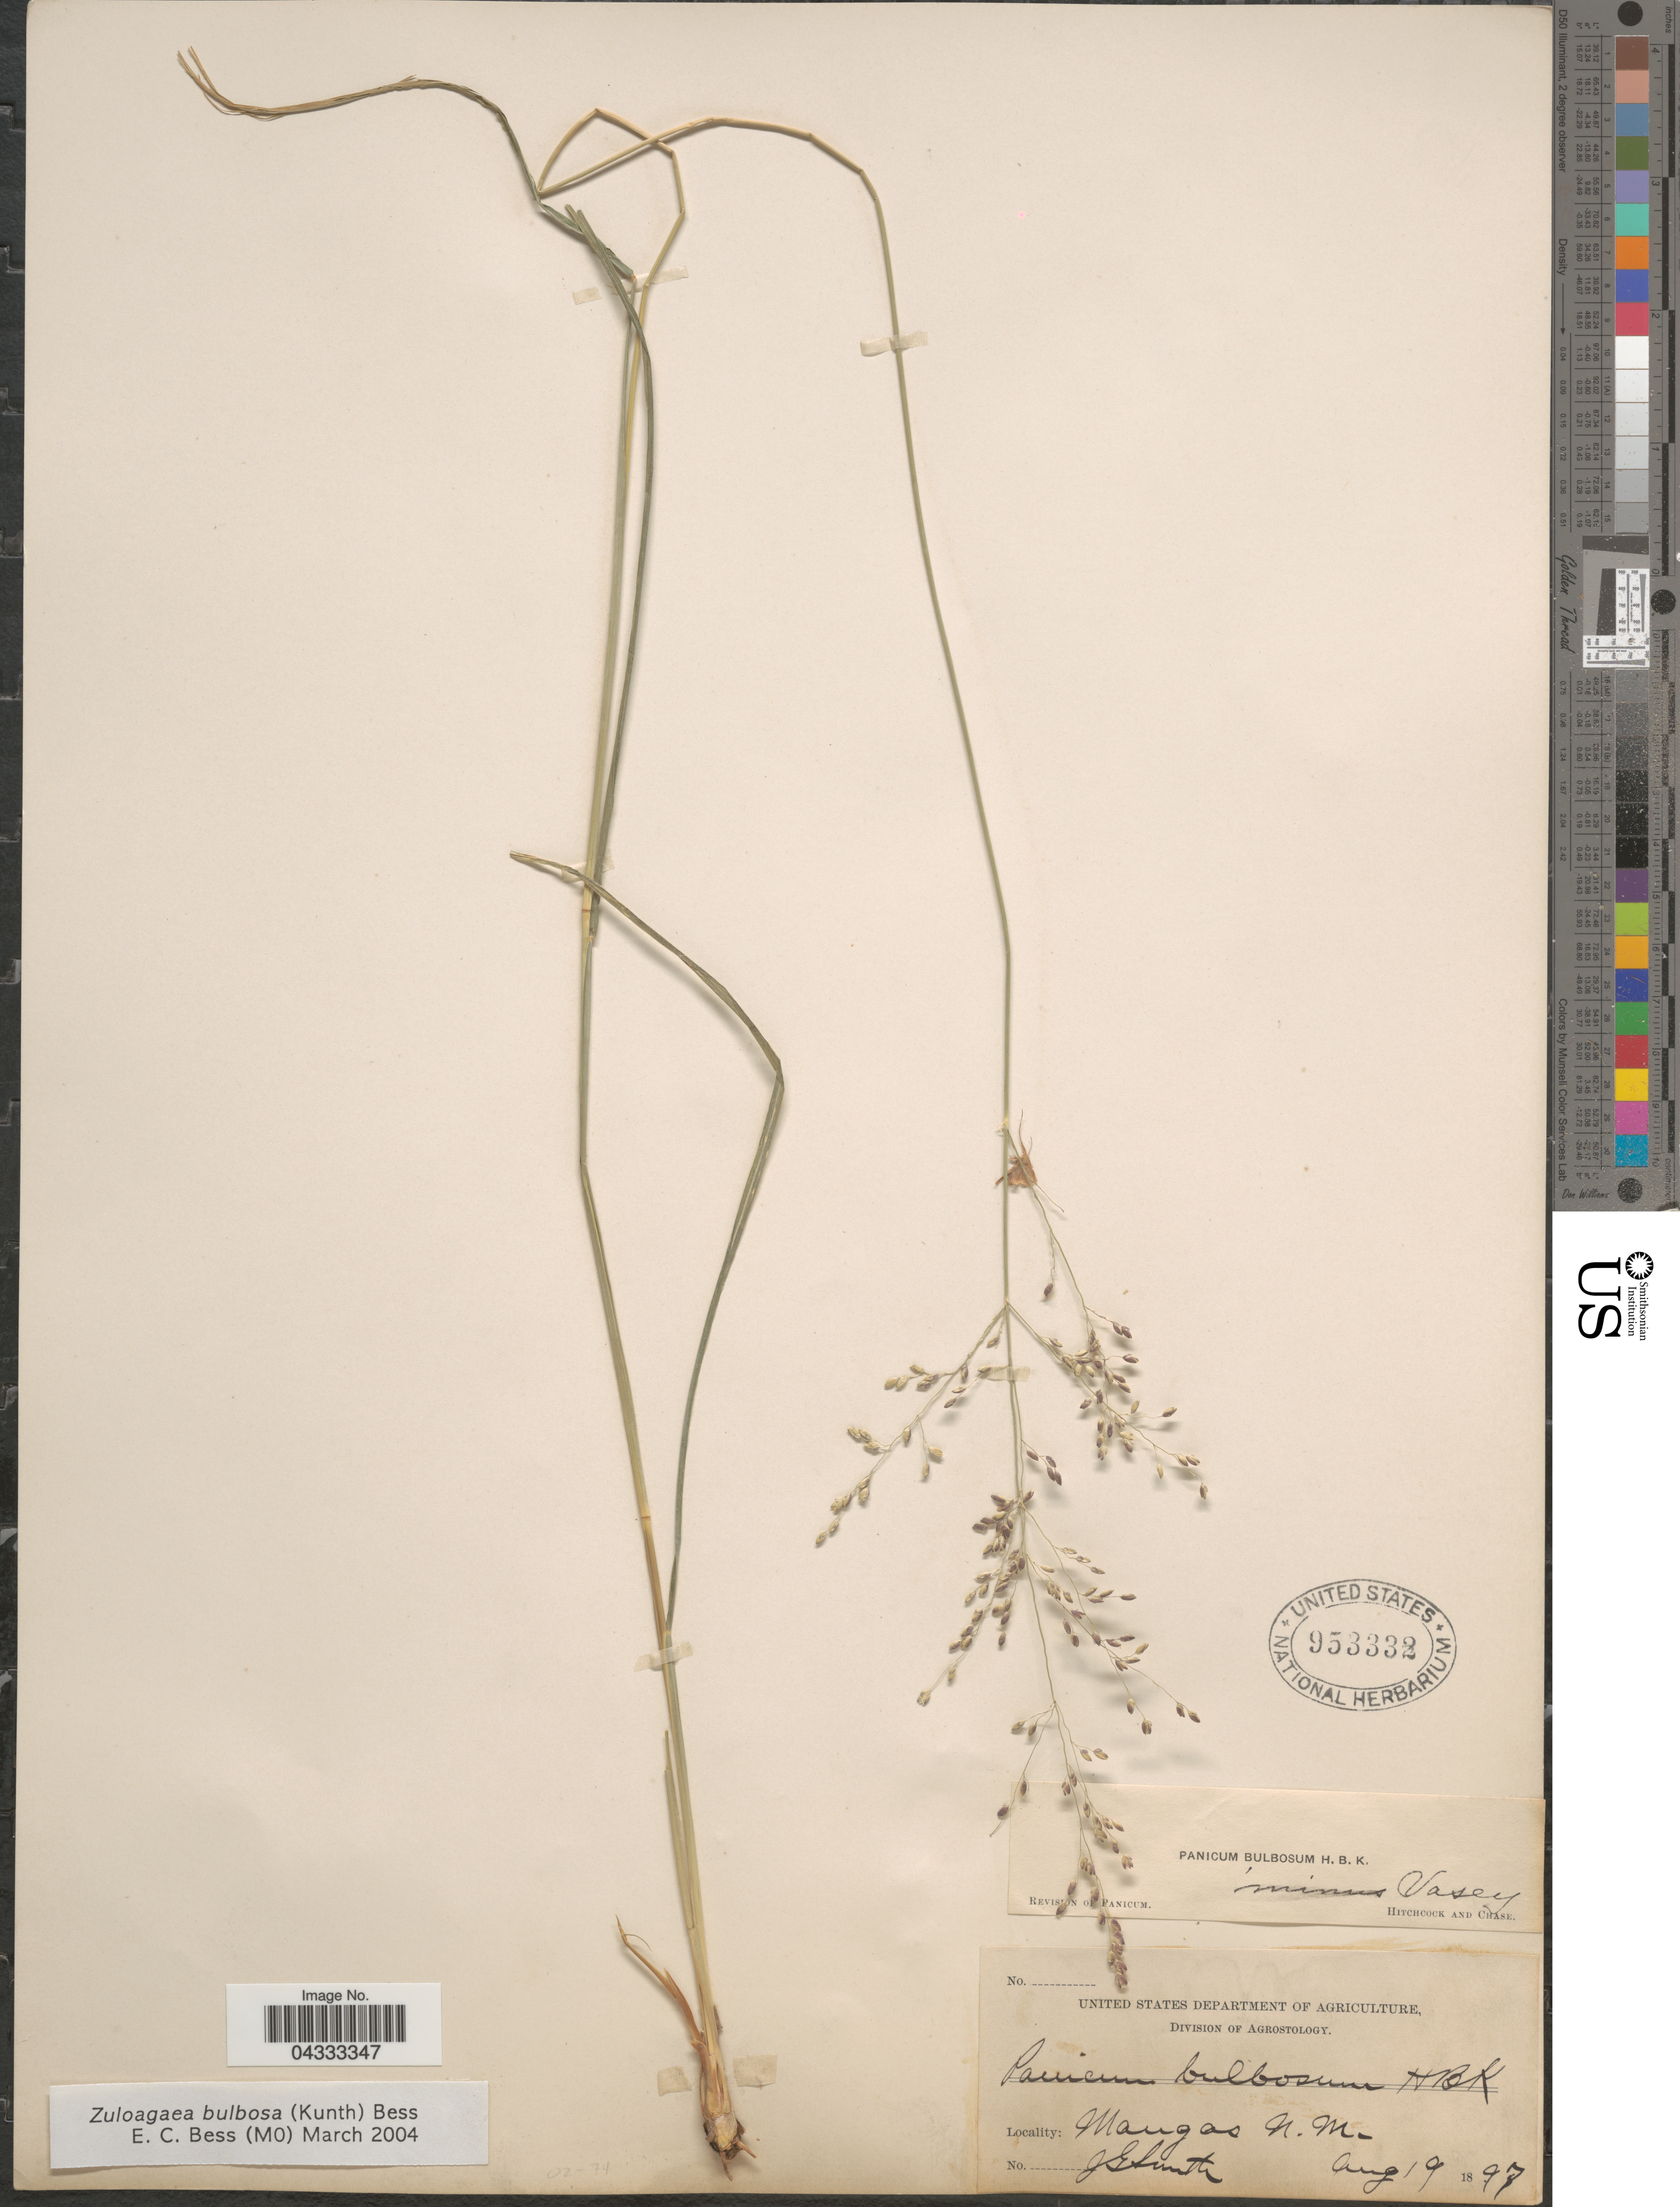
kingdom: Plantae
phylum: Tracheophyta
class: Liliopsida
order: Poales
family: Poaceae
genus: Zuloagaea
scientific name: Zuloagaea bulbosa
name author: (Kunth) E. Bess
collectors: J. G. Smith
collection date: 1897-08-19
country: United States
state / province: New Mexico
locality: Mangas.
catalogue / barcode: US 953332